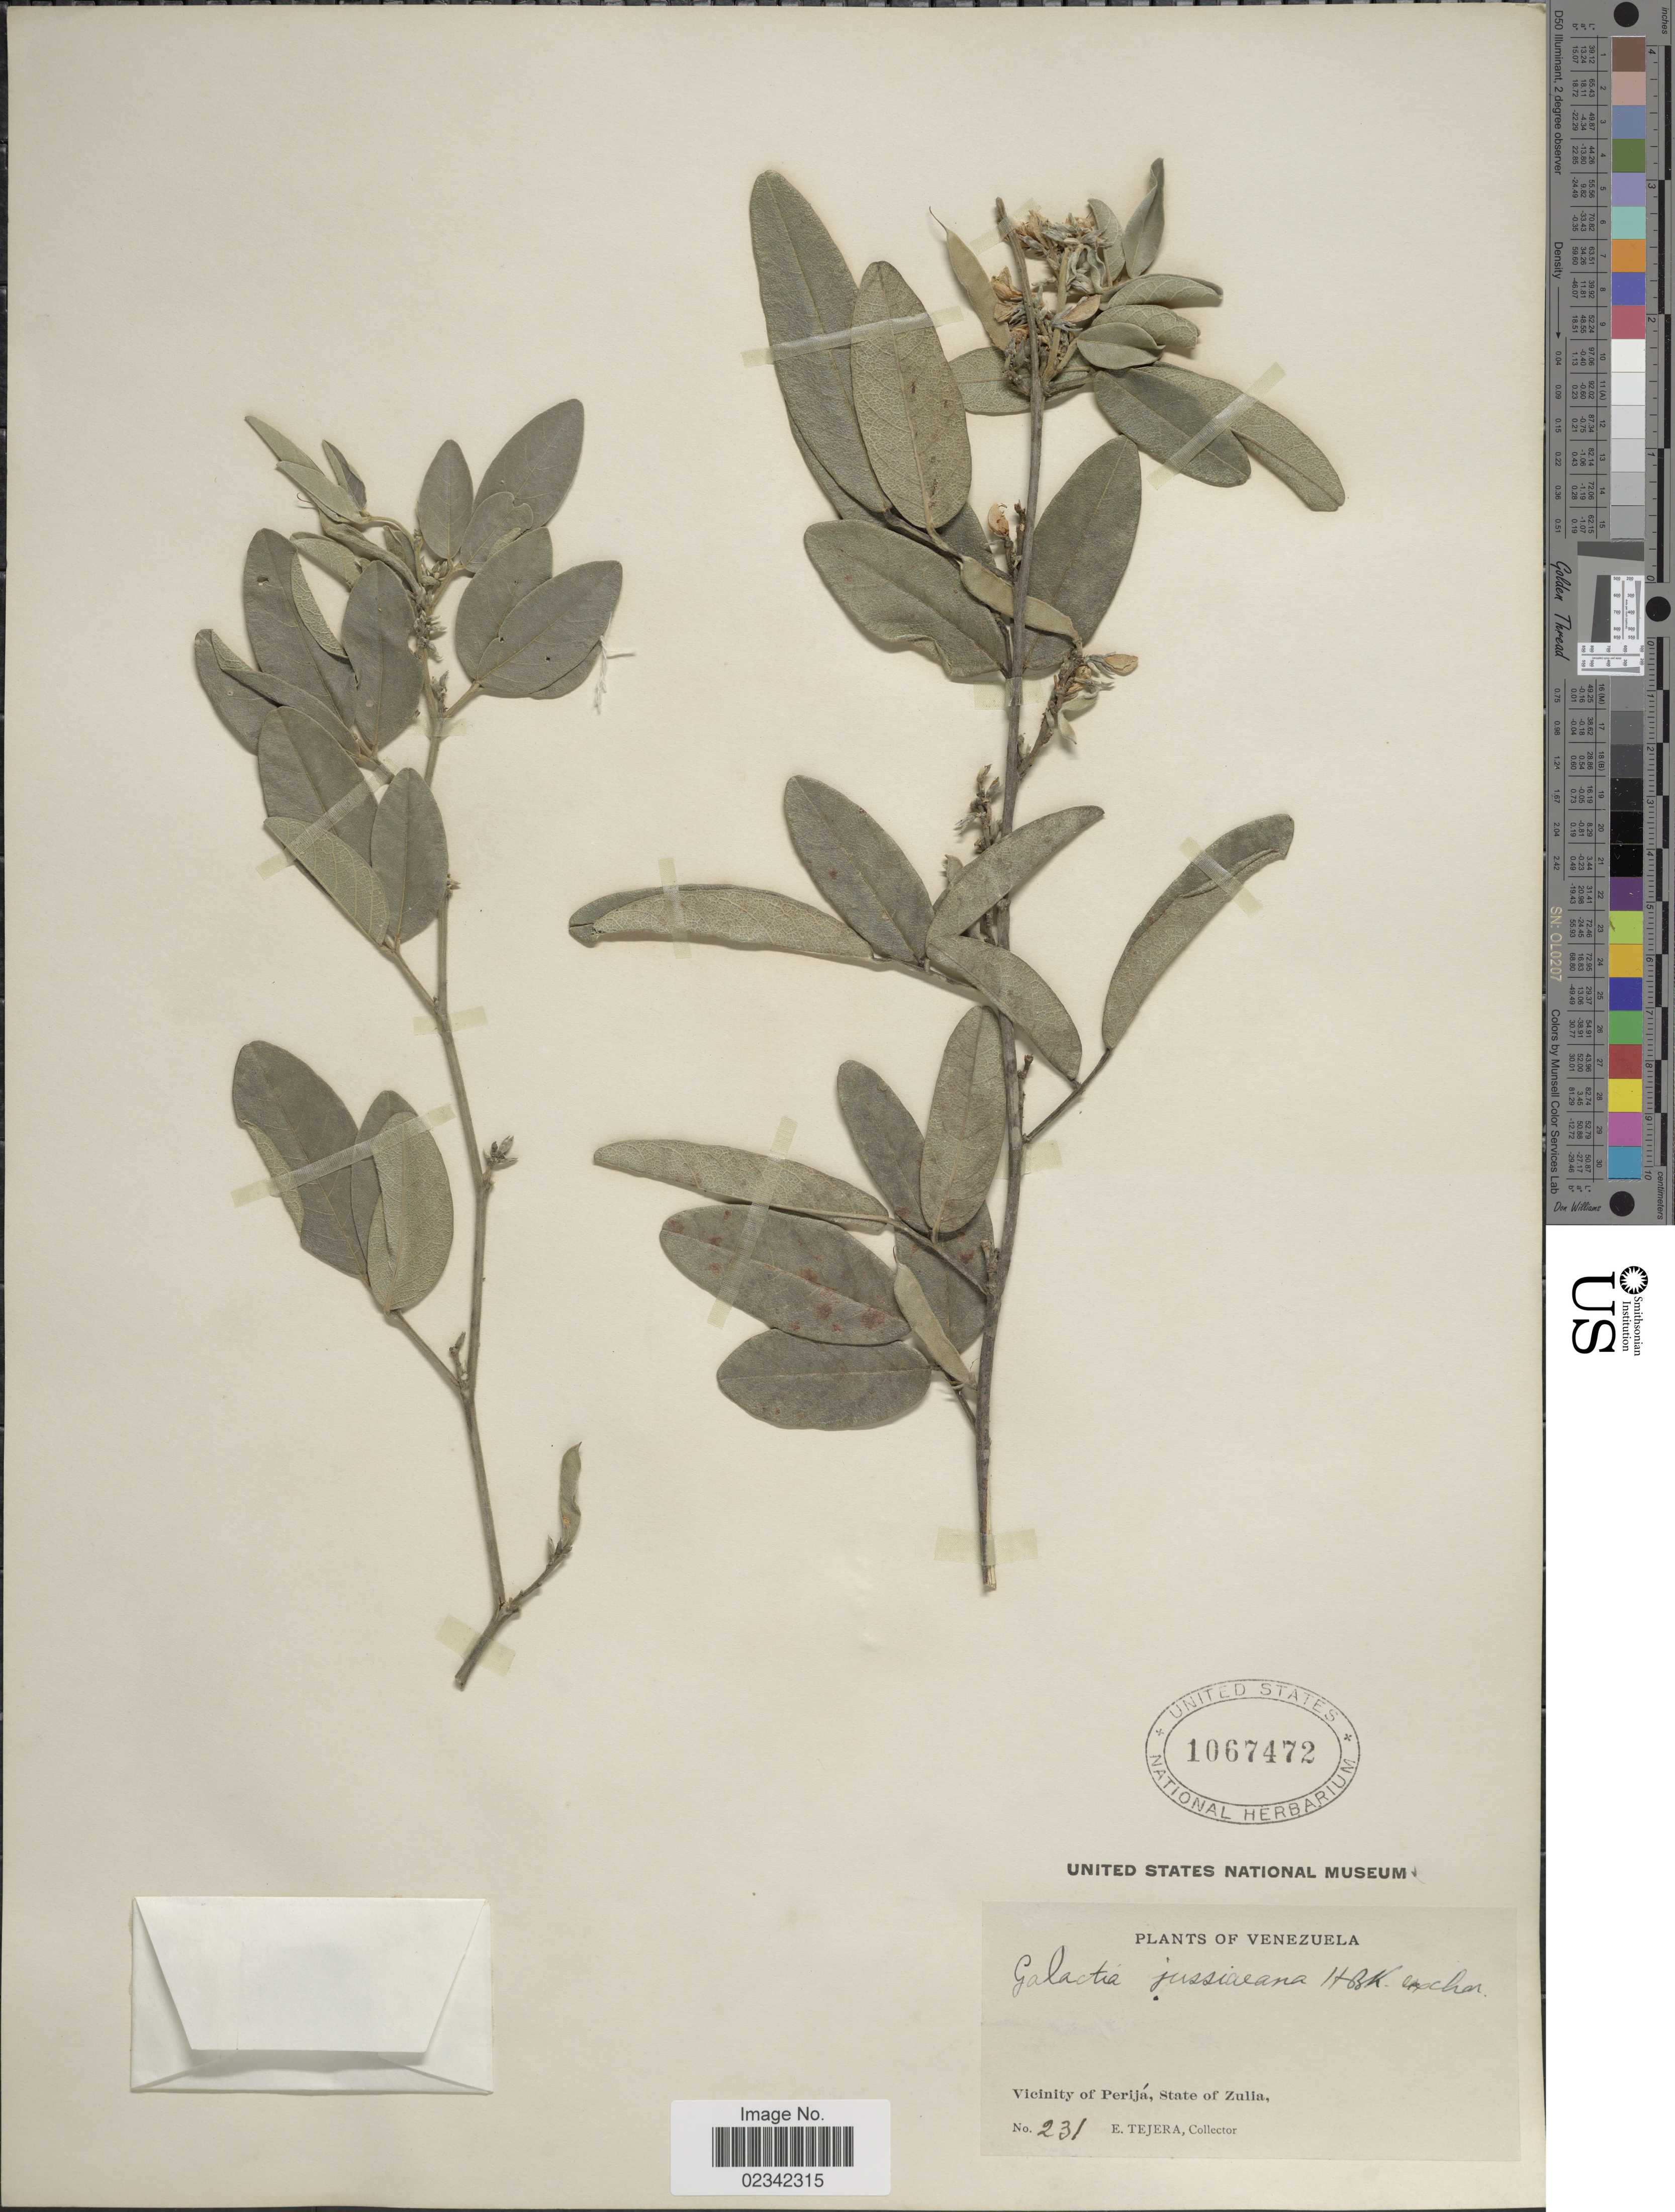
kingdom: Plantae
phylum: Tracheophyta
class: Magnoliopsida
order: Fabales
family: Fabaceae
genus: Galactia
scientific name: Galactia jussiaeana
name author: Kunth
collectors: E. Tejera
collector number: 231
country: Venezuela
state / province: Zulia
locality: Vicinity of Perija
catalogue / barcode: US 1067472